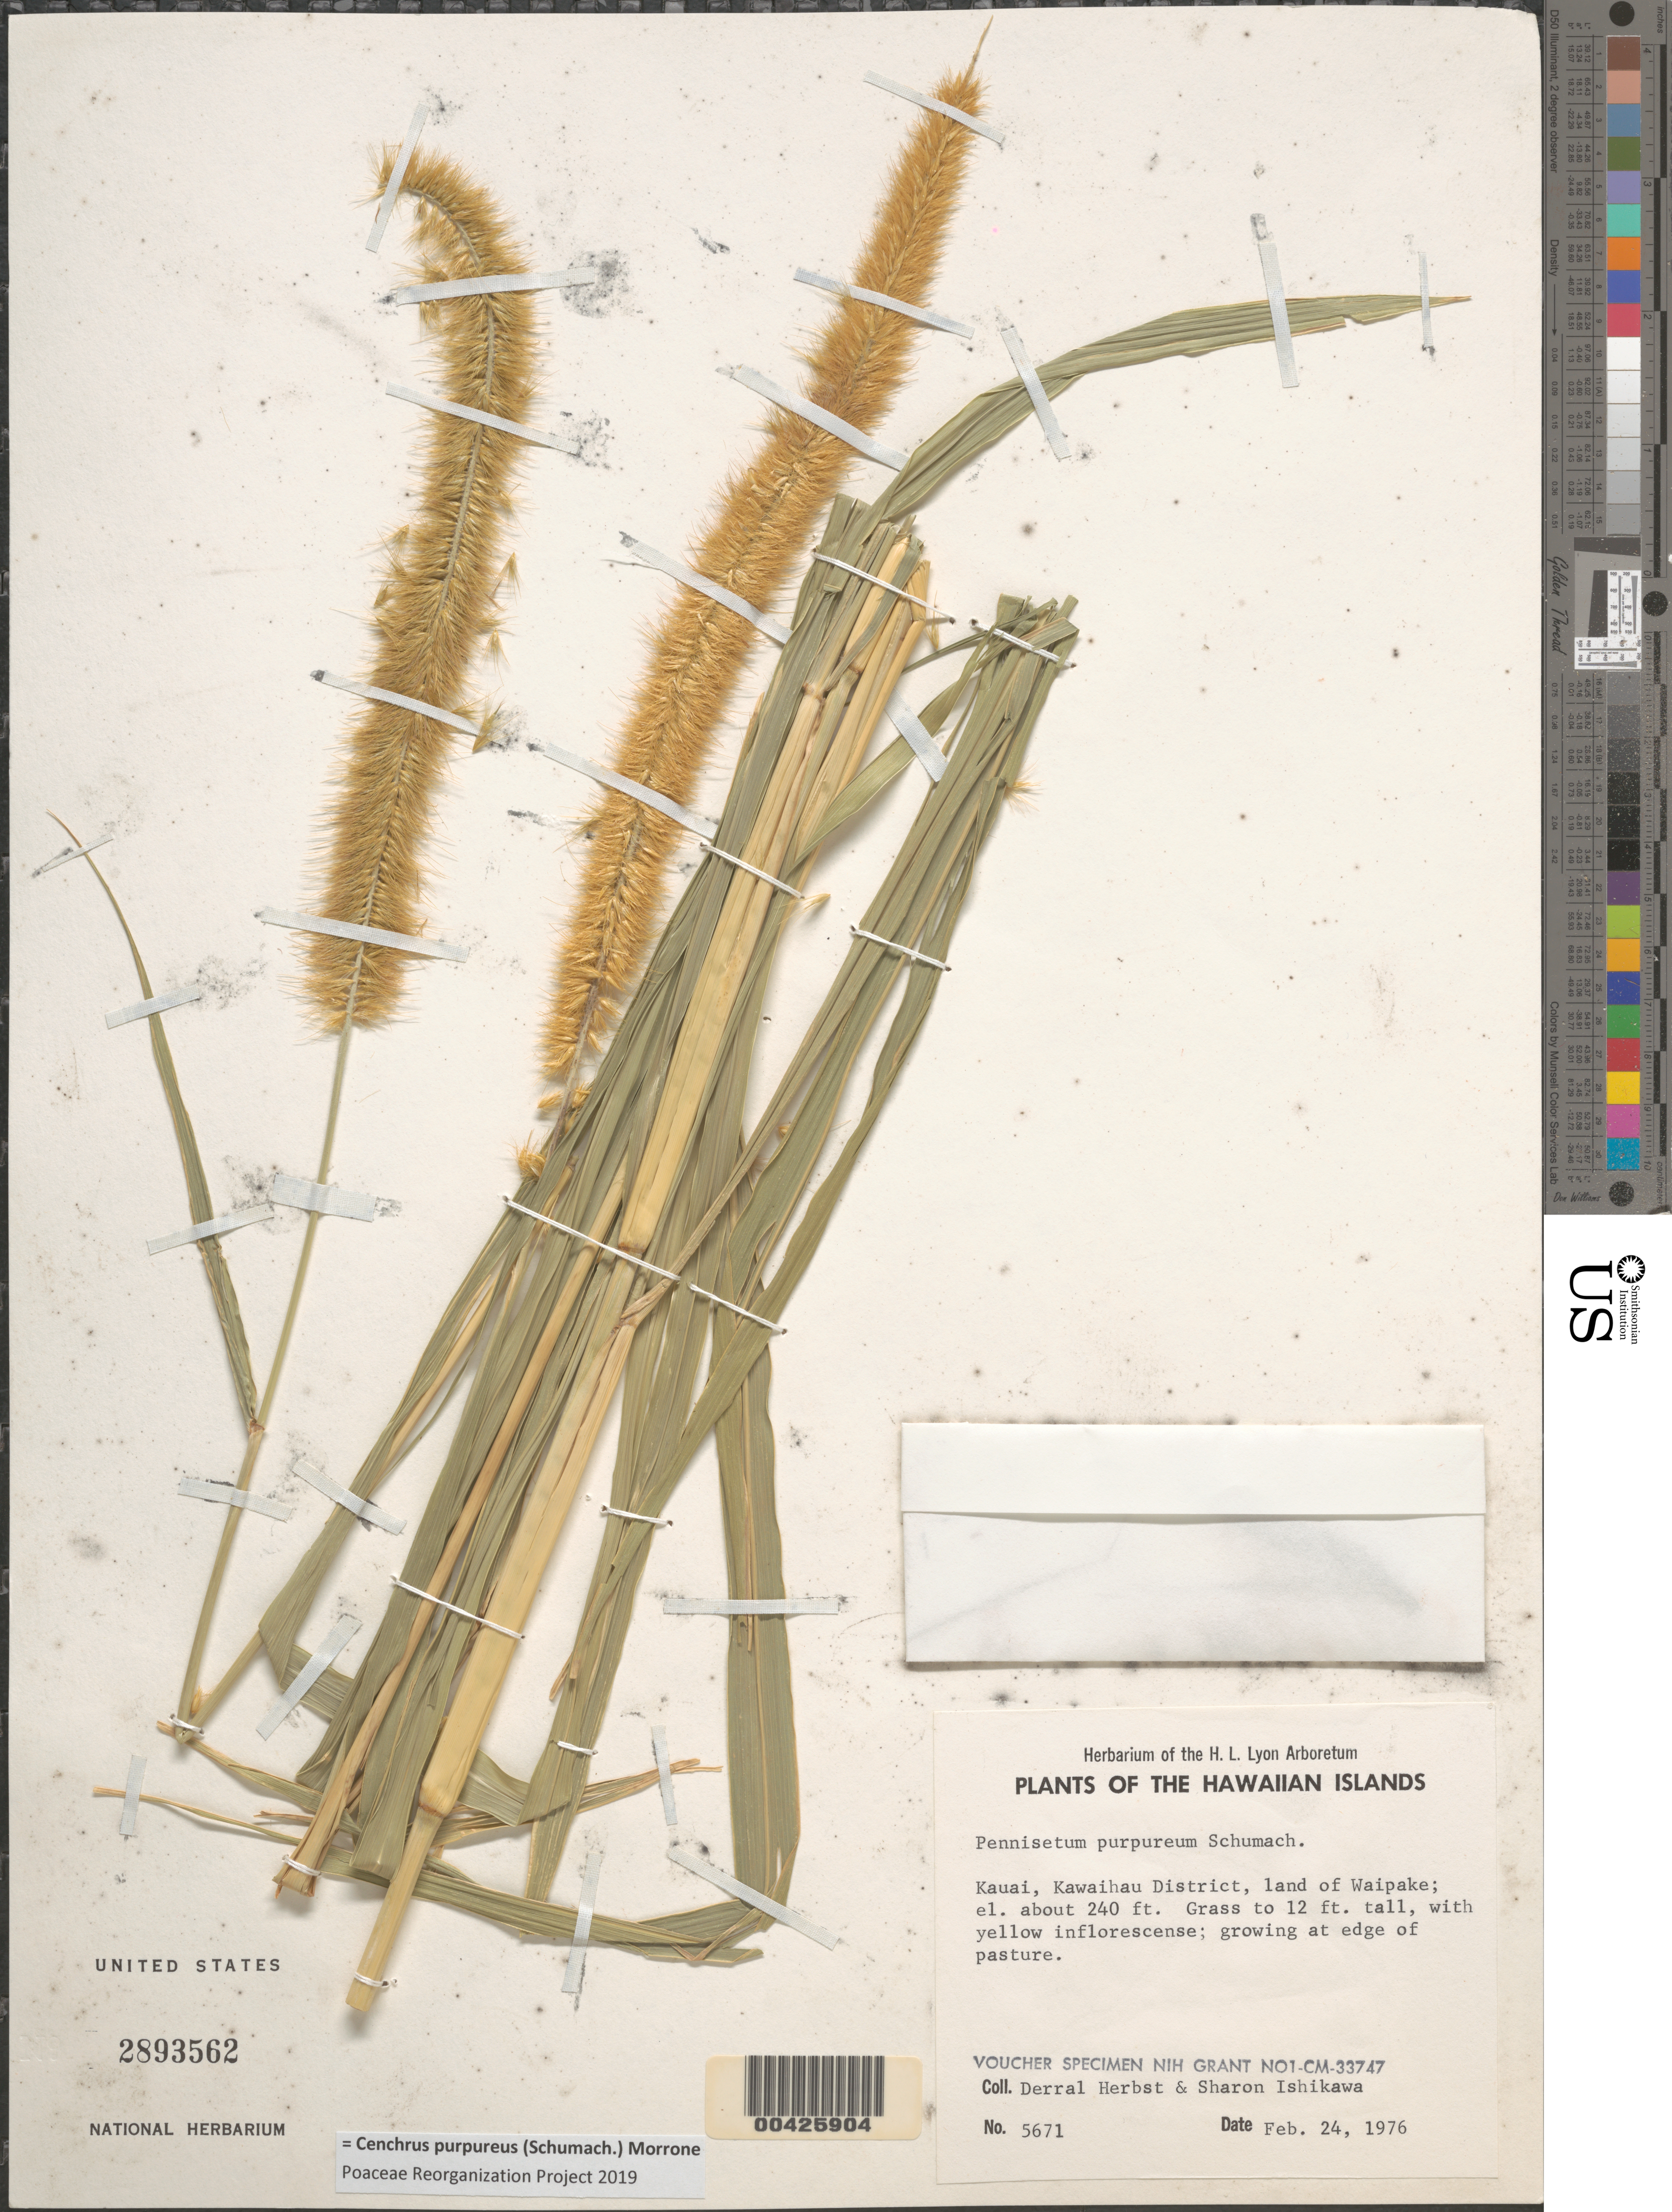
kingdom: Plantae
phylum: Tracheophyta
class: Liliopsida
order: Poales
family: Poaceae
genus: Cenchrus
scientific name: Cenchrus purpureus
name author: (Schumach.) Morrone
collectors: D. R. Herbst & S. Ishikawa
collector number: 5671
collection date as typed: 24 Feb 1976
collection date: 1976-02-24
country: United States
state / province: Hawaii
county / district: Kauai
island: Kaua'i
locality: Kawaihua District, land of Waipake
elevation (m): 73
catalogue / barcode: US 2893562